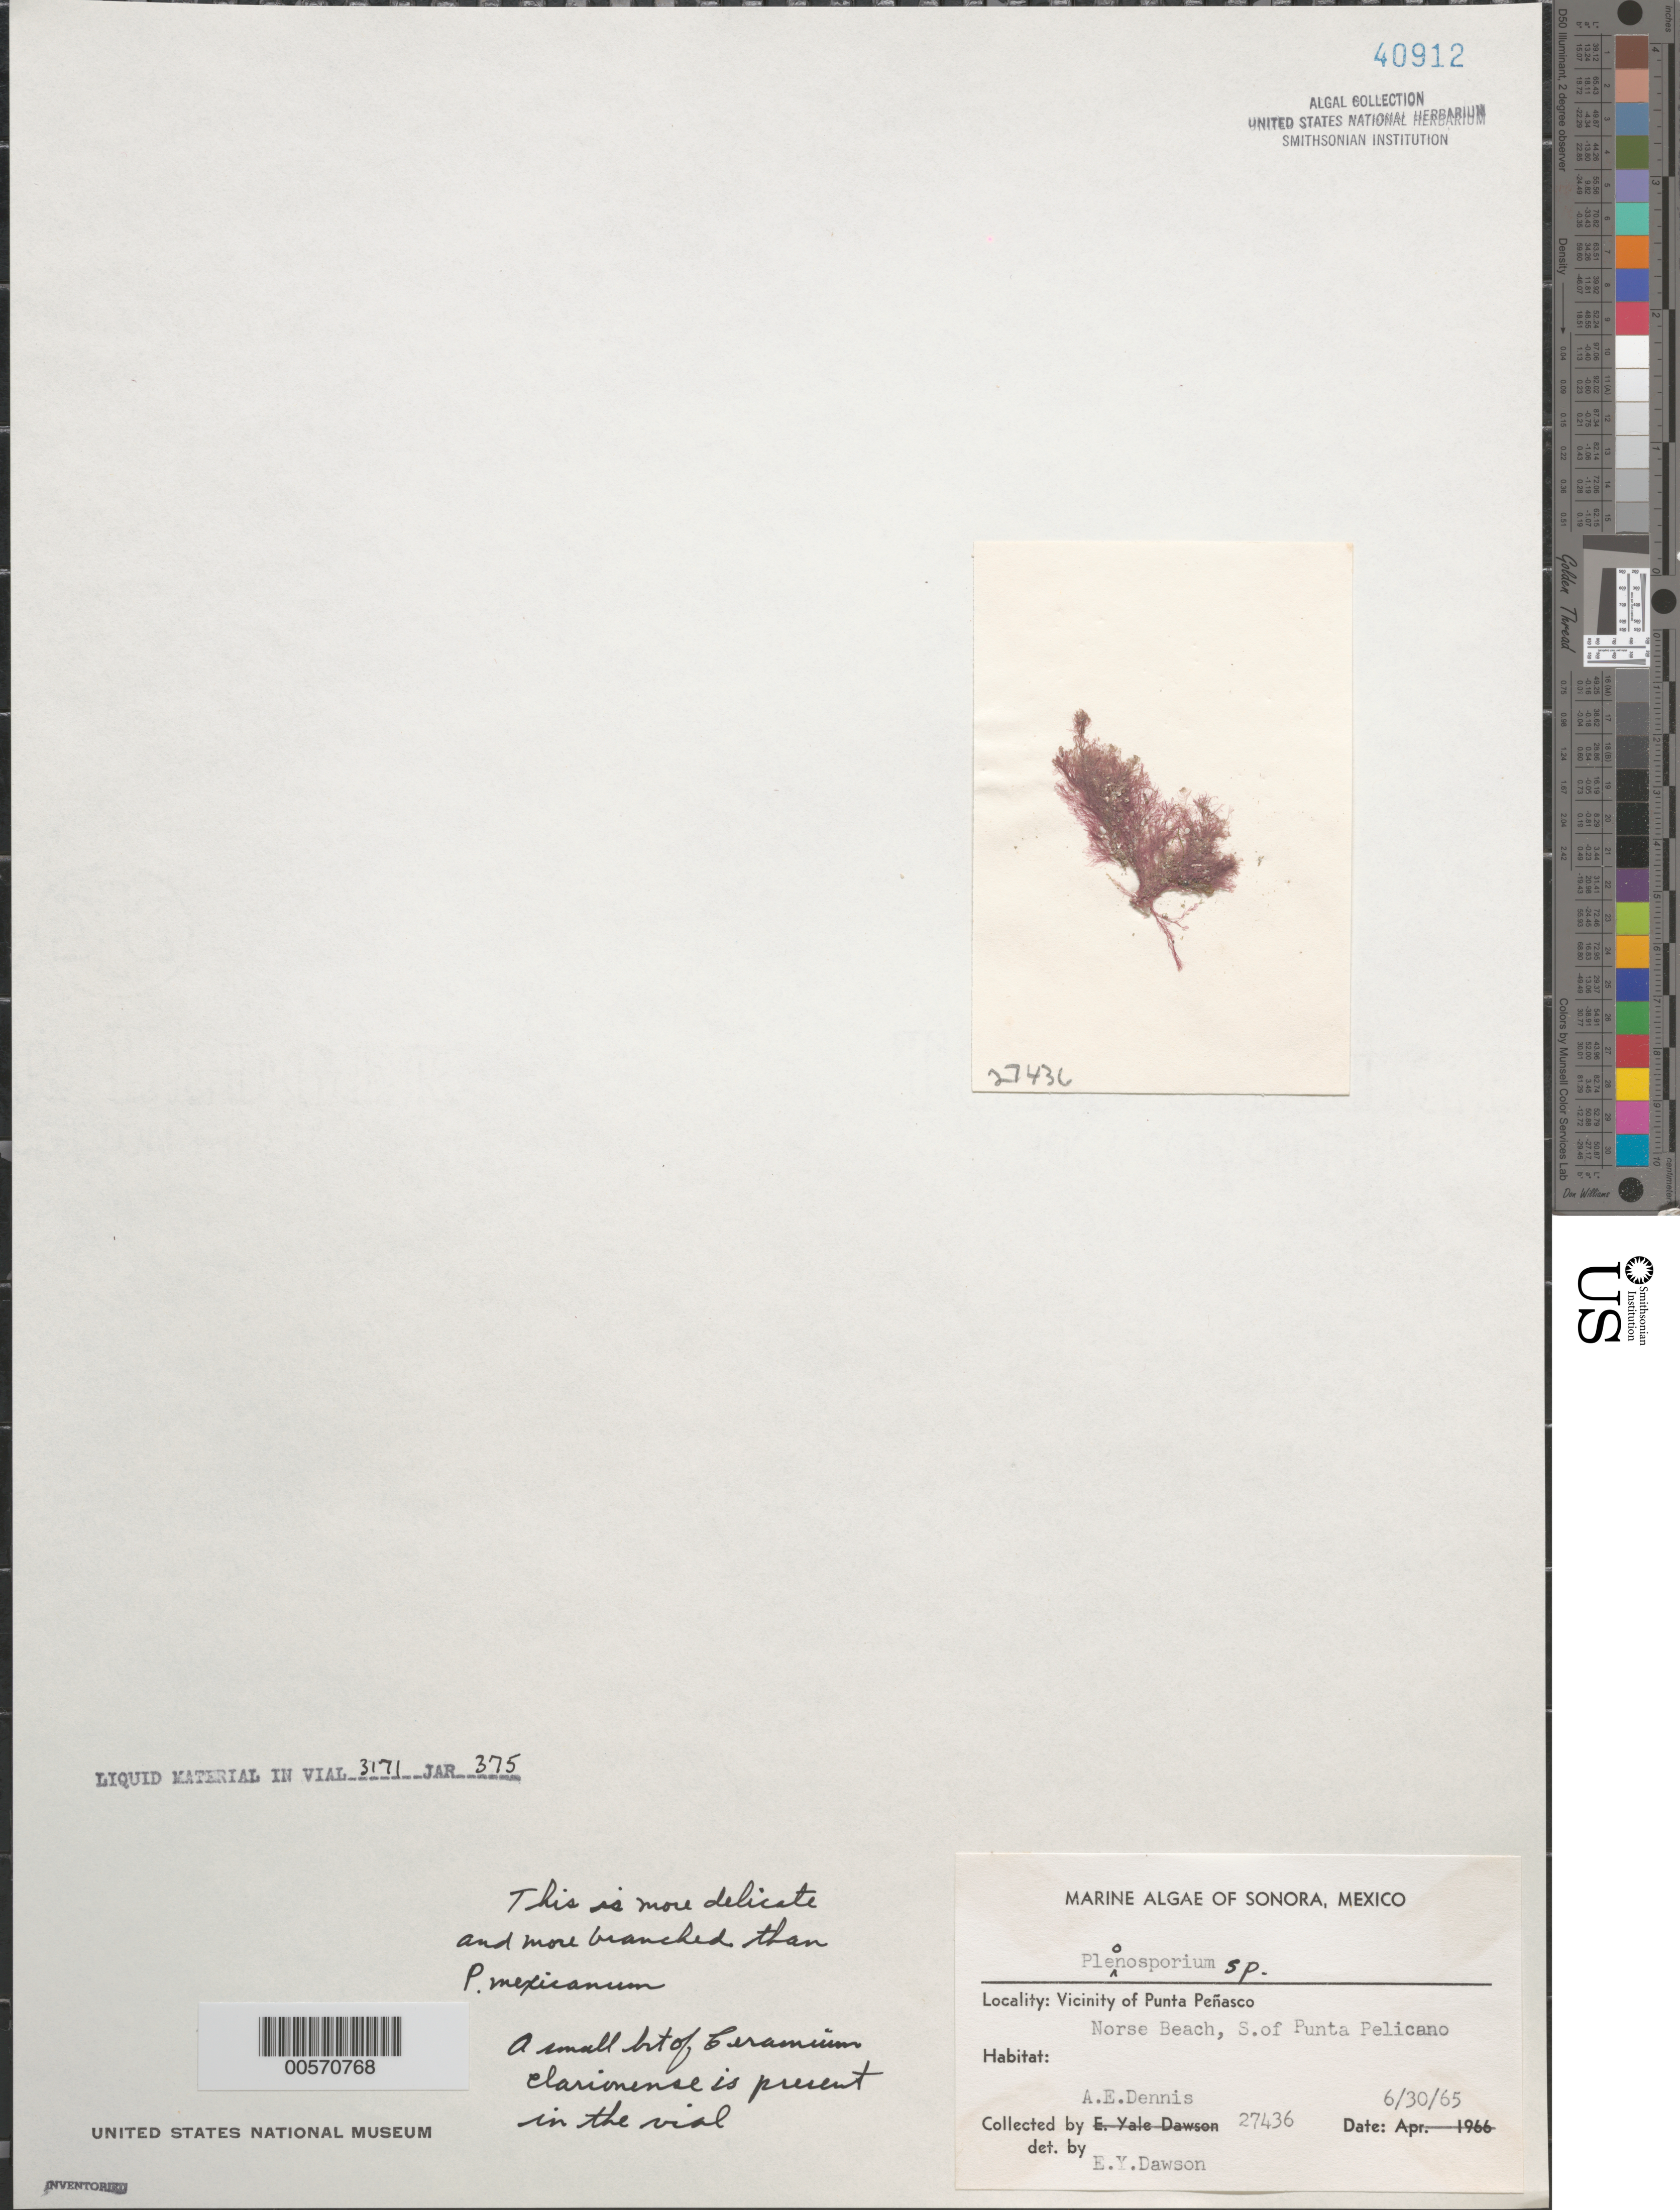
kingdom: Plantae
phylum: Rhodophyta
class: Florideophyceae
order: Ceramiales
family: Wrangeliaceae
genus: Pleonosporium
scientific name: Pleonosporium sp.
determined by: Dawson, E. Y.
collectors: A. Dennis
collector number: EYD 27436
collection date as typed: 30 Jun 1965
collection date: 1965-06-30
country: Mexico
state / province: Sonora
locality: Norse Beach, south of Punta Pelicano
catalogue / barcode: US 40912